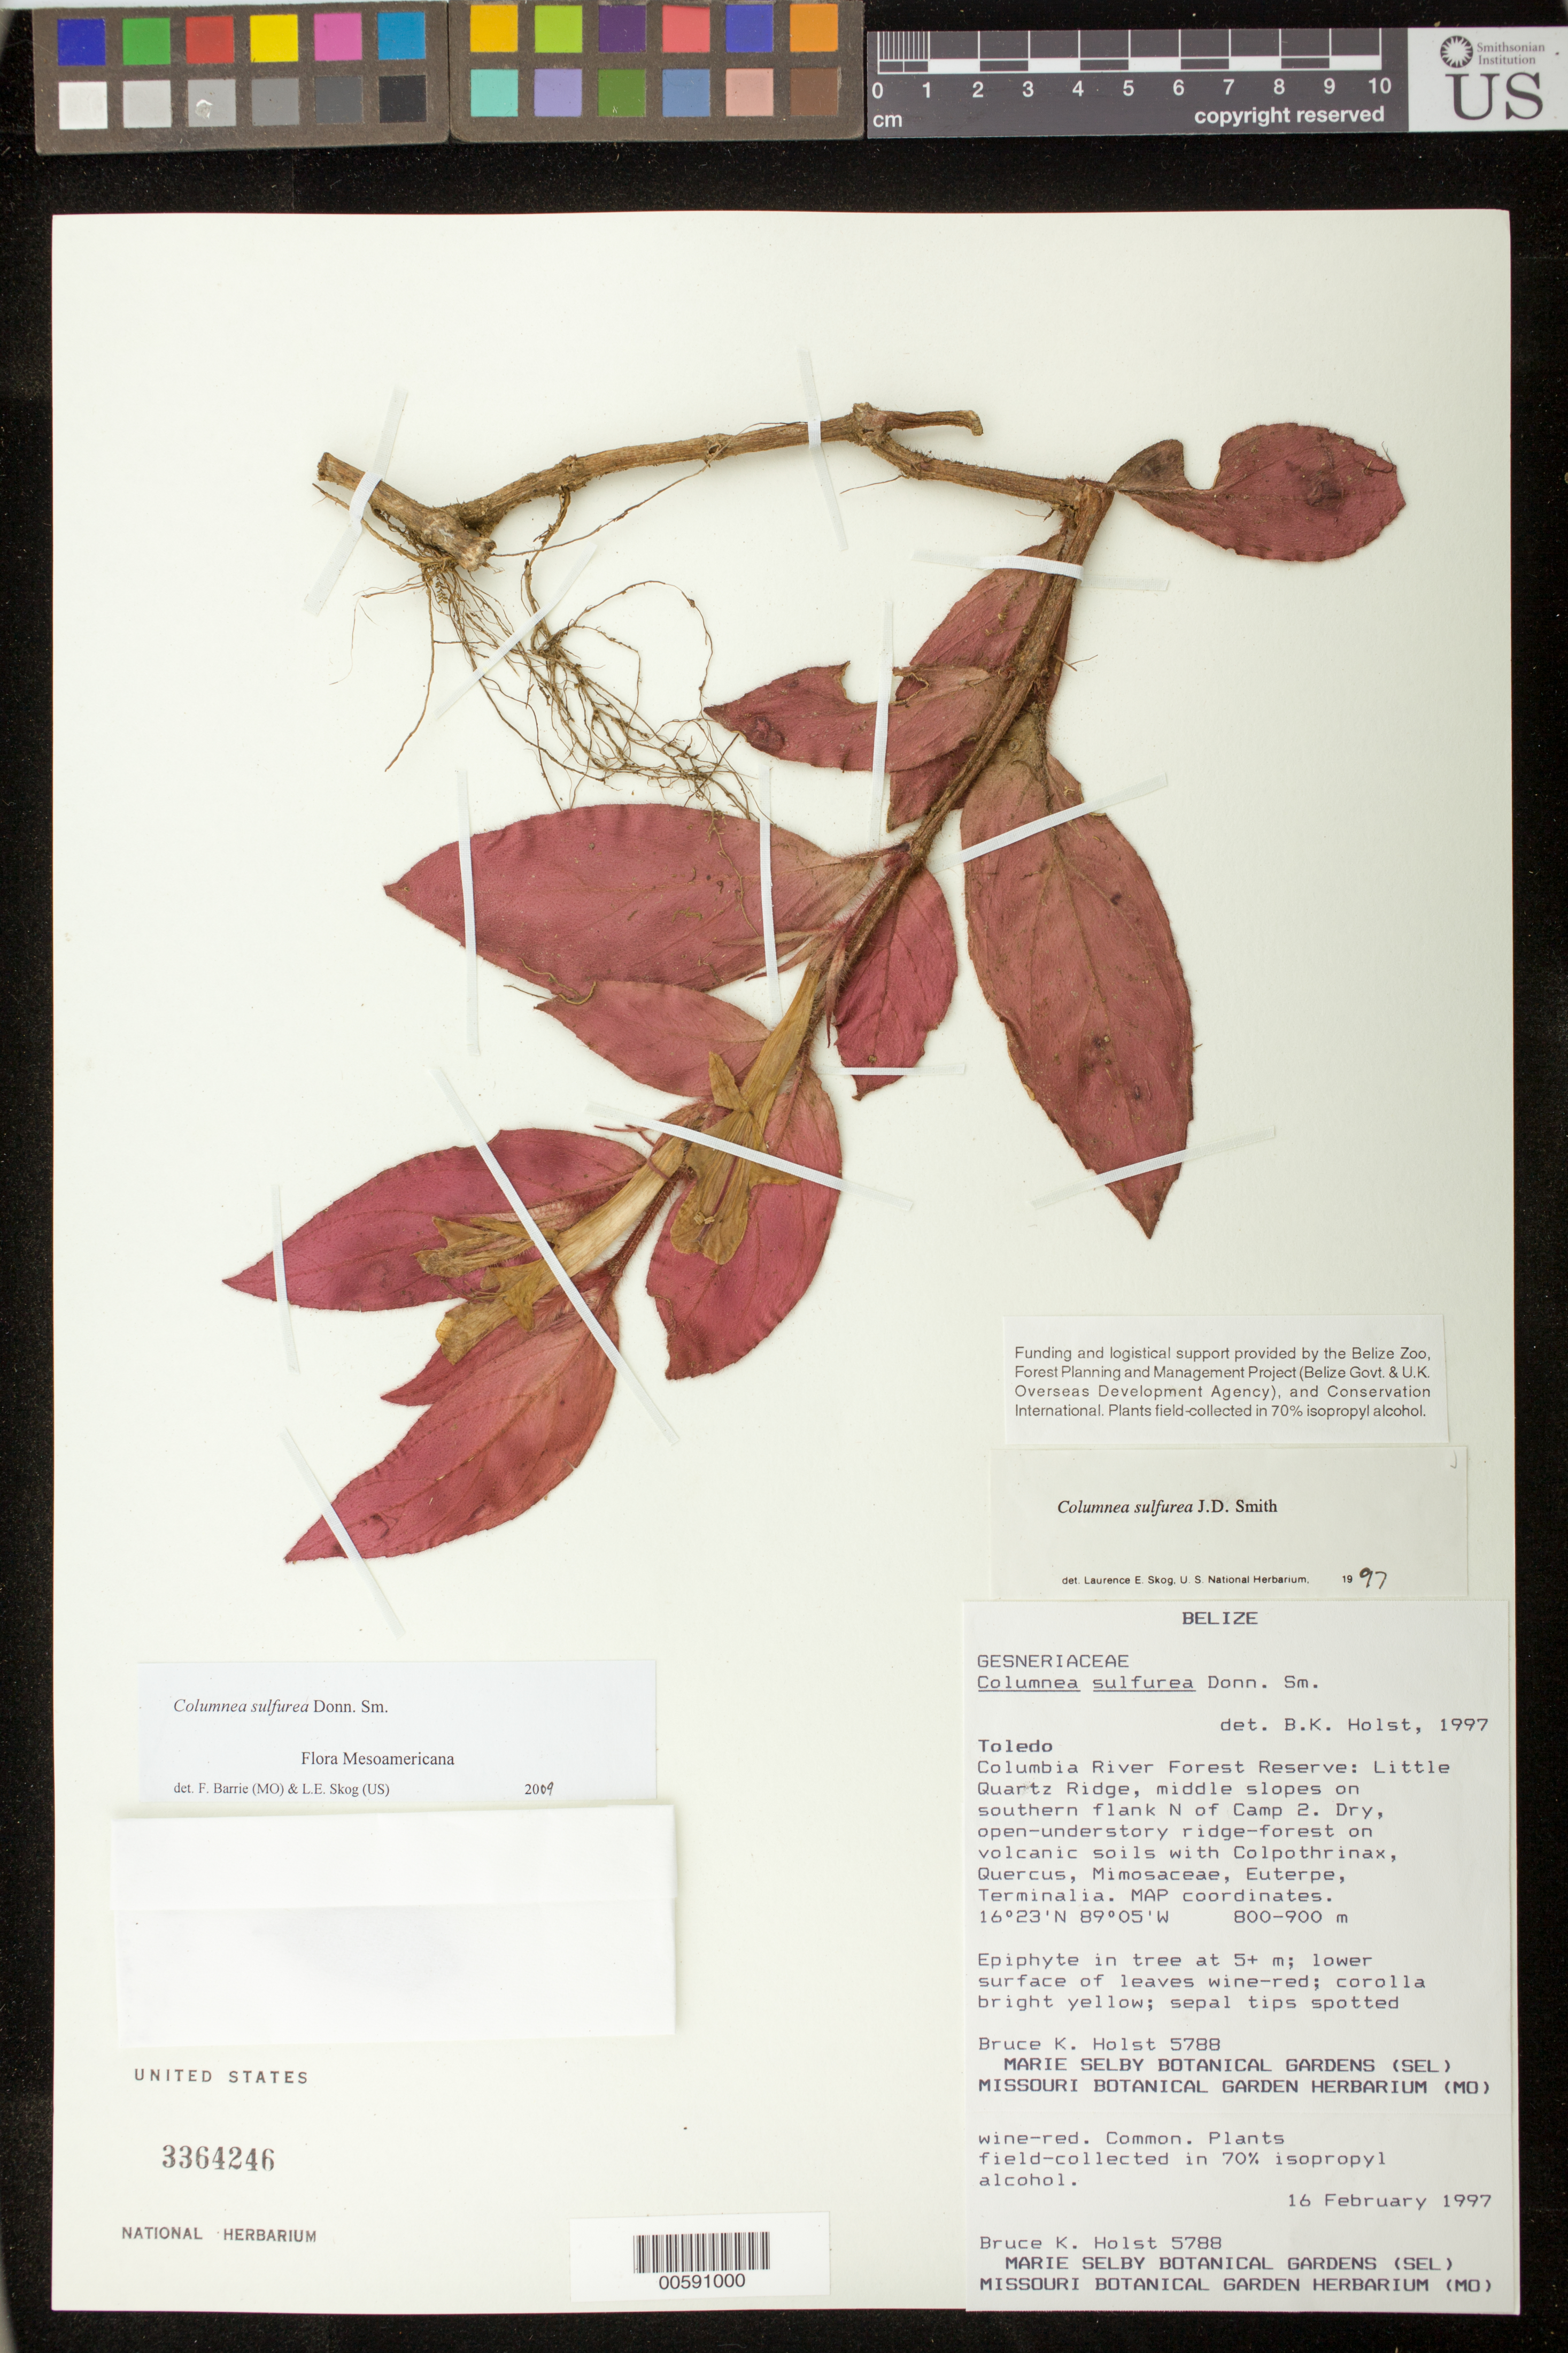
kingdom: Plantae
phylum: Tracheophyta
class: Magnoliopsida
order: Lamiales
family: Gesneriaceae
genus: Columnea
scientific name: Columnea sulfurea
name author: Donn. Sm.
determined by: Skog, Laurence E.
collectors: B. Holst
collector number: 5788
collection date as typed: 16 Feb 1997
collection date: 1997-02-16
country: Belize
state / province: Toledo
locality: Columbia River Forest Reserve: Little Quartz Ridge, middle slopes on southern flank N of Camp 2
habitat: Dry, open-story ridge-forest with volcanic soils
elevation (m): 800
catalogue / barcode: US 3364246